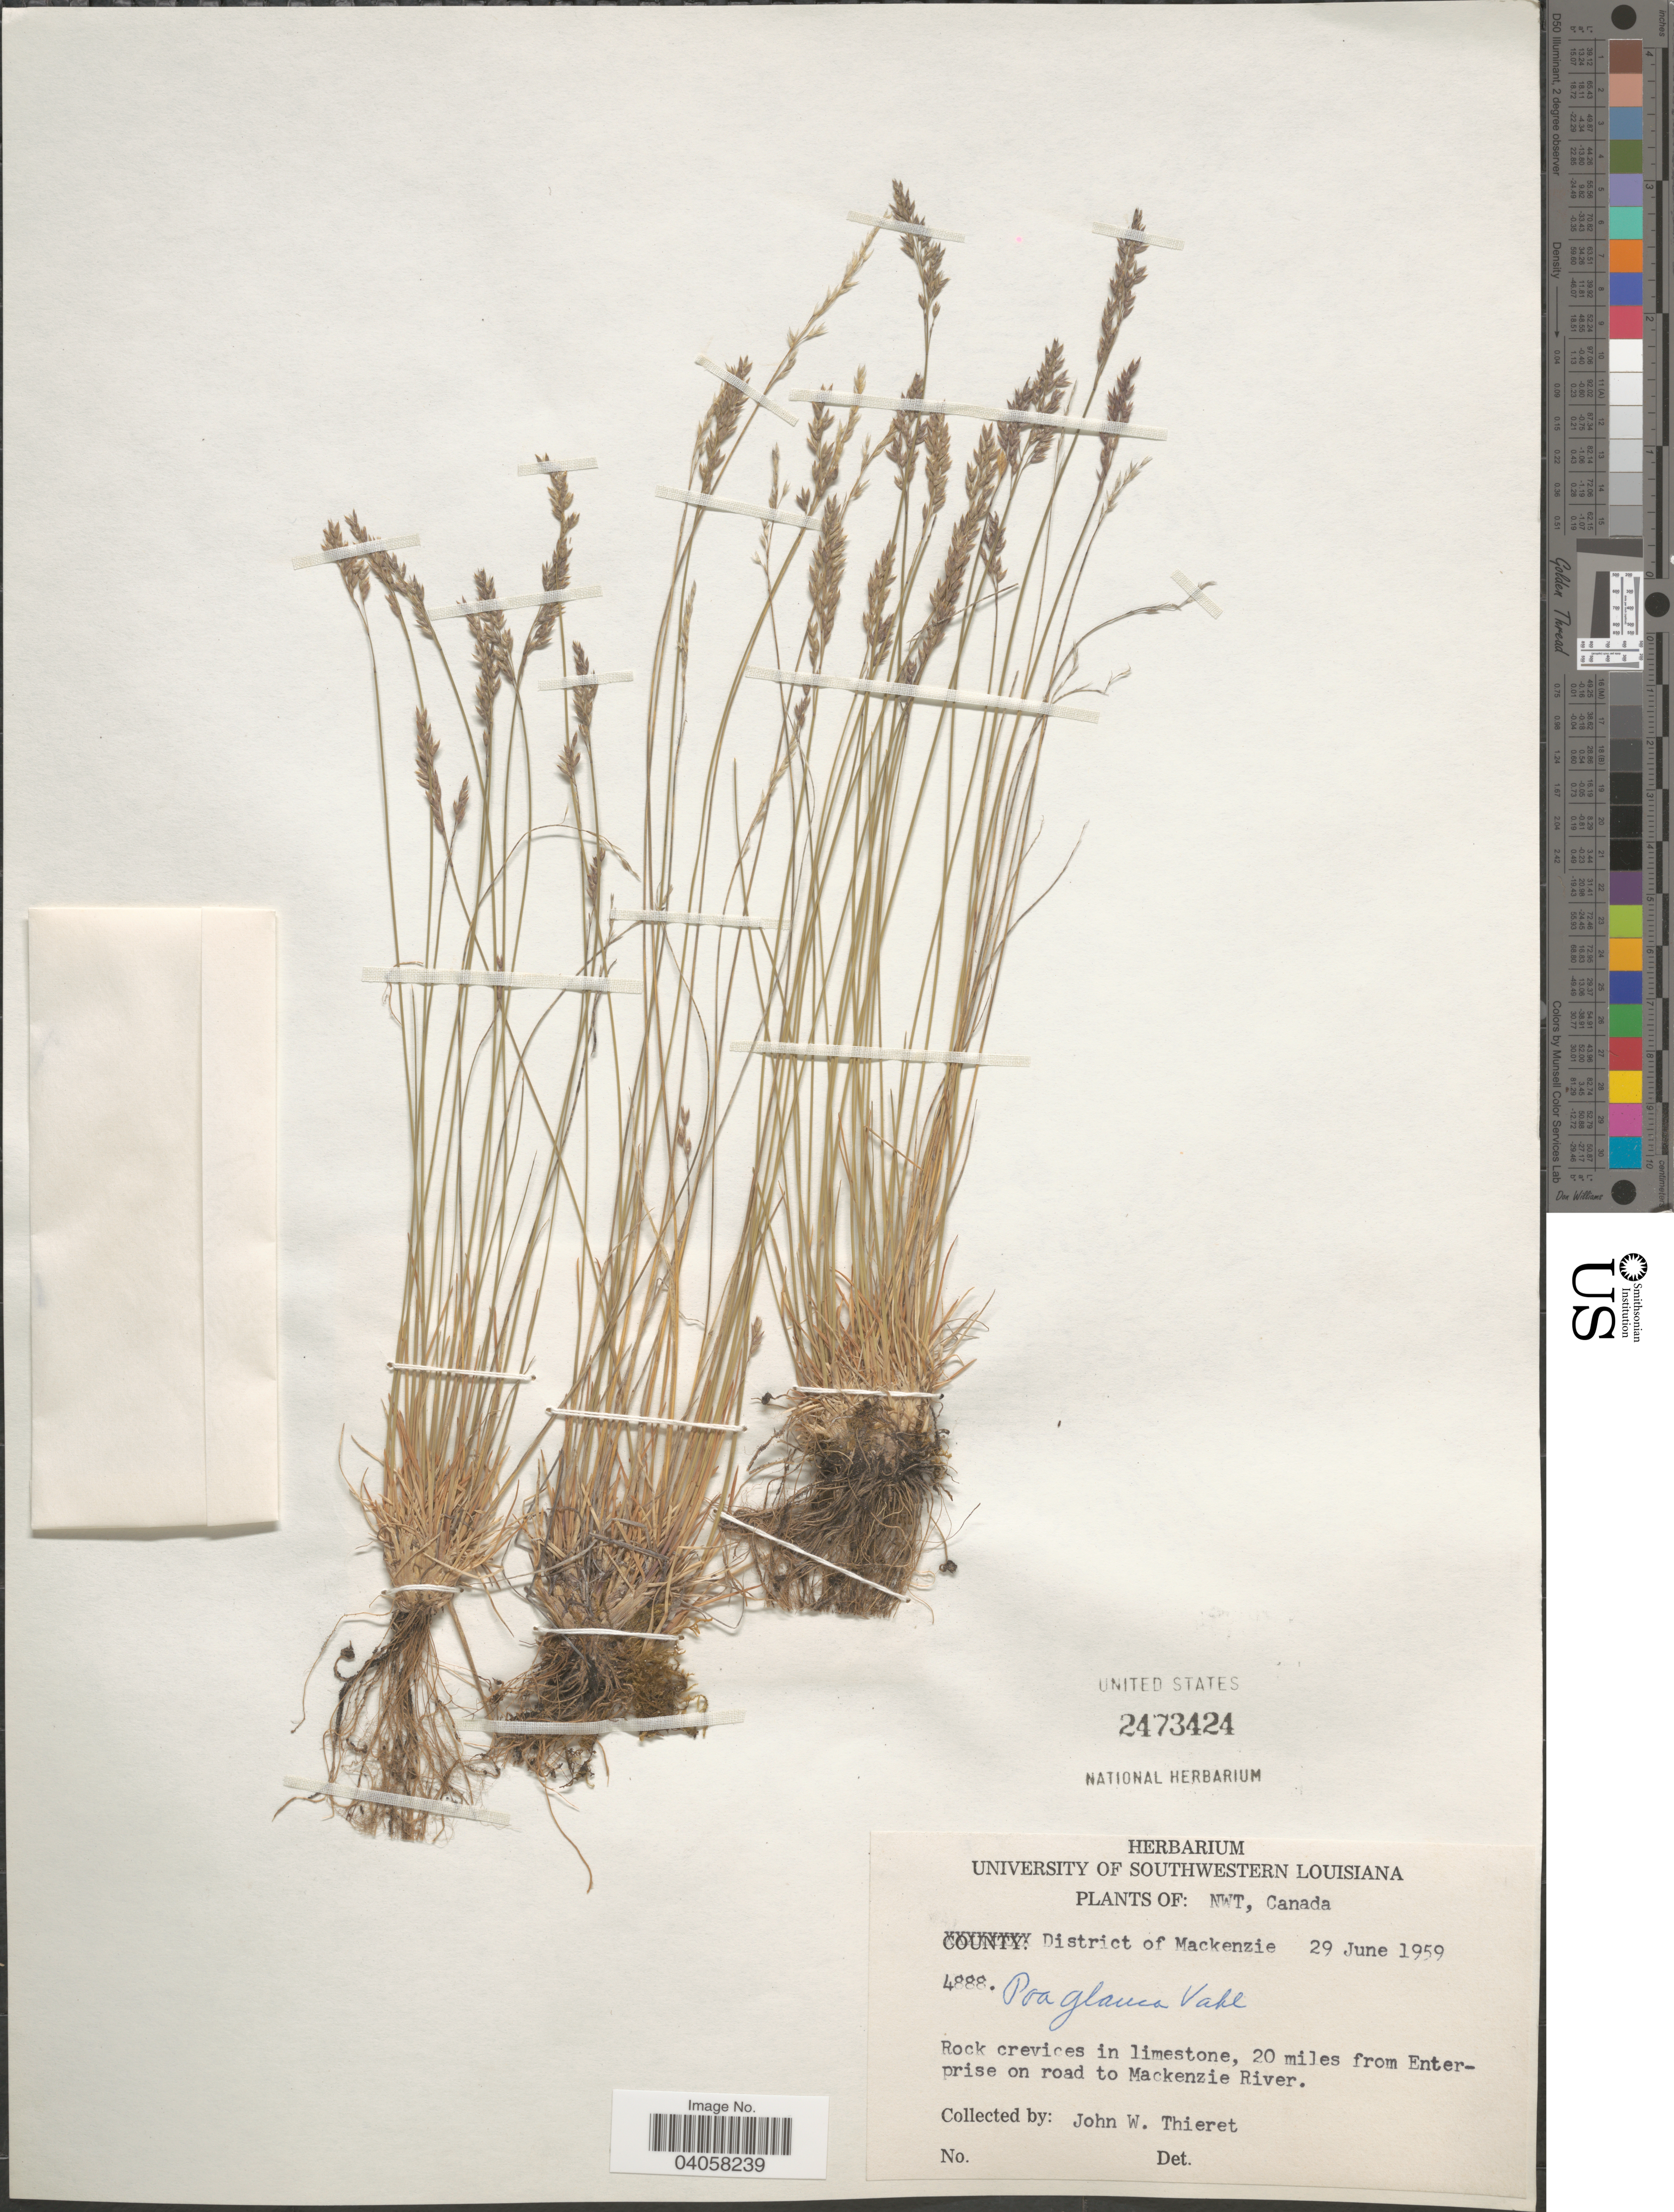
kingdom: Plantae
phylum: Tracheophyta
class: Liliopsida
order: Poales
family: Poaceae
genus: Poa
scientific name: Poa glauca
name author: Vahl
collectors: J. W. Thieret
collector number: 4888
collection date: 1959-06-29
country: Canada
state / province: Northwest Territories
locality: District of Mackenzie. Rock crevices in limestone, 20 miles from Enterprise on road to Mackenzie River.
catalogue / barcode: US 2473424